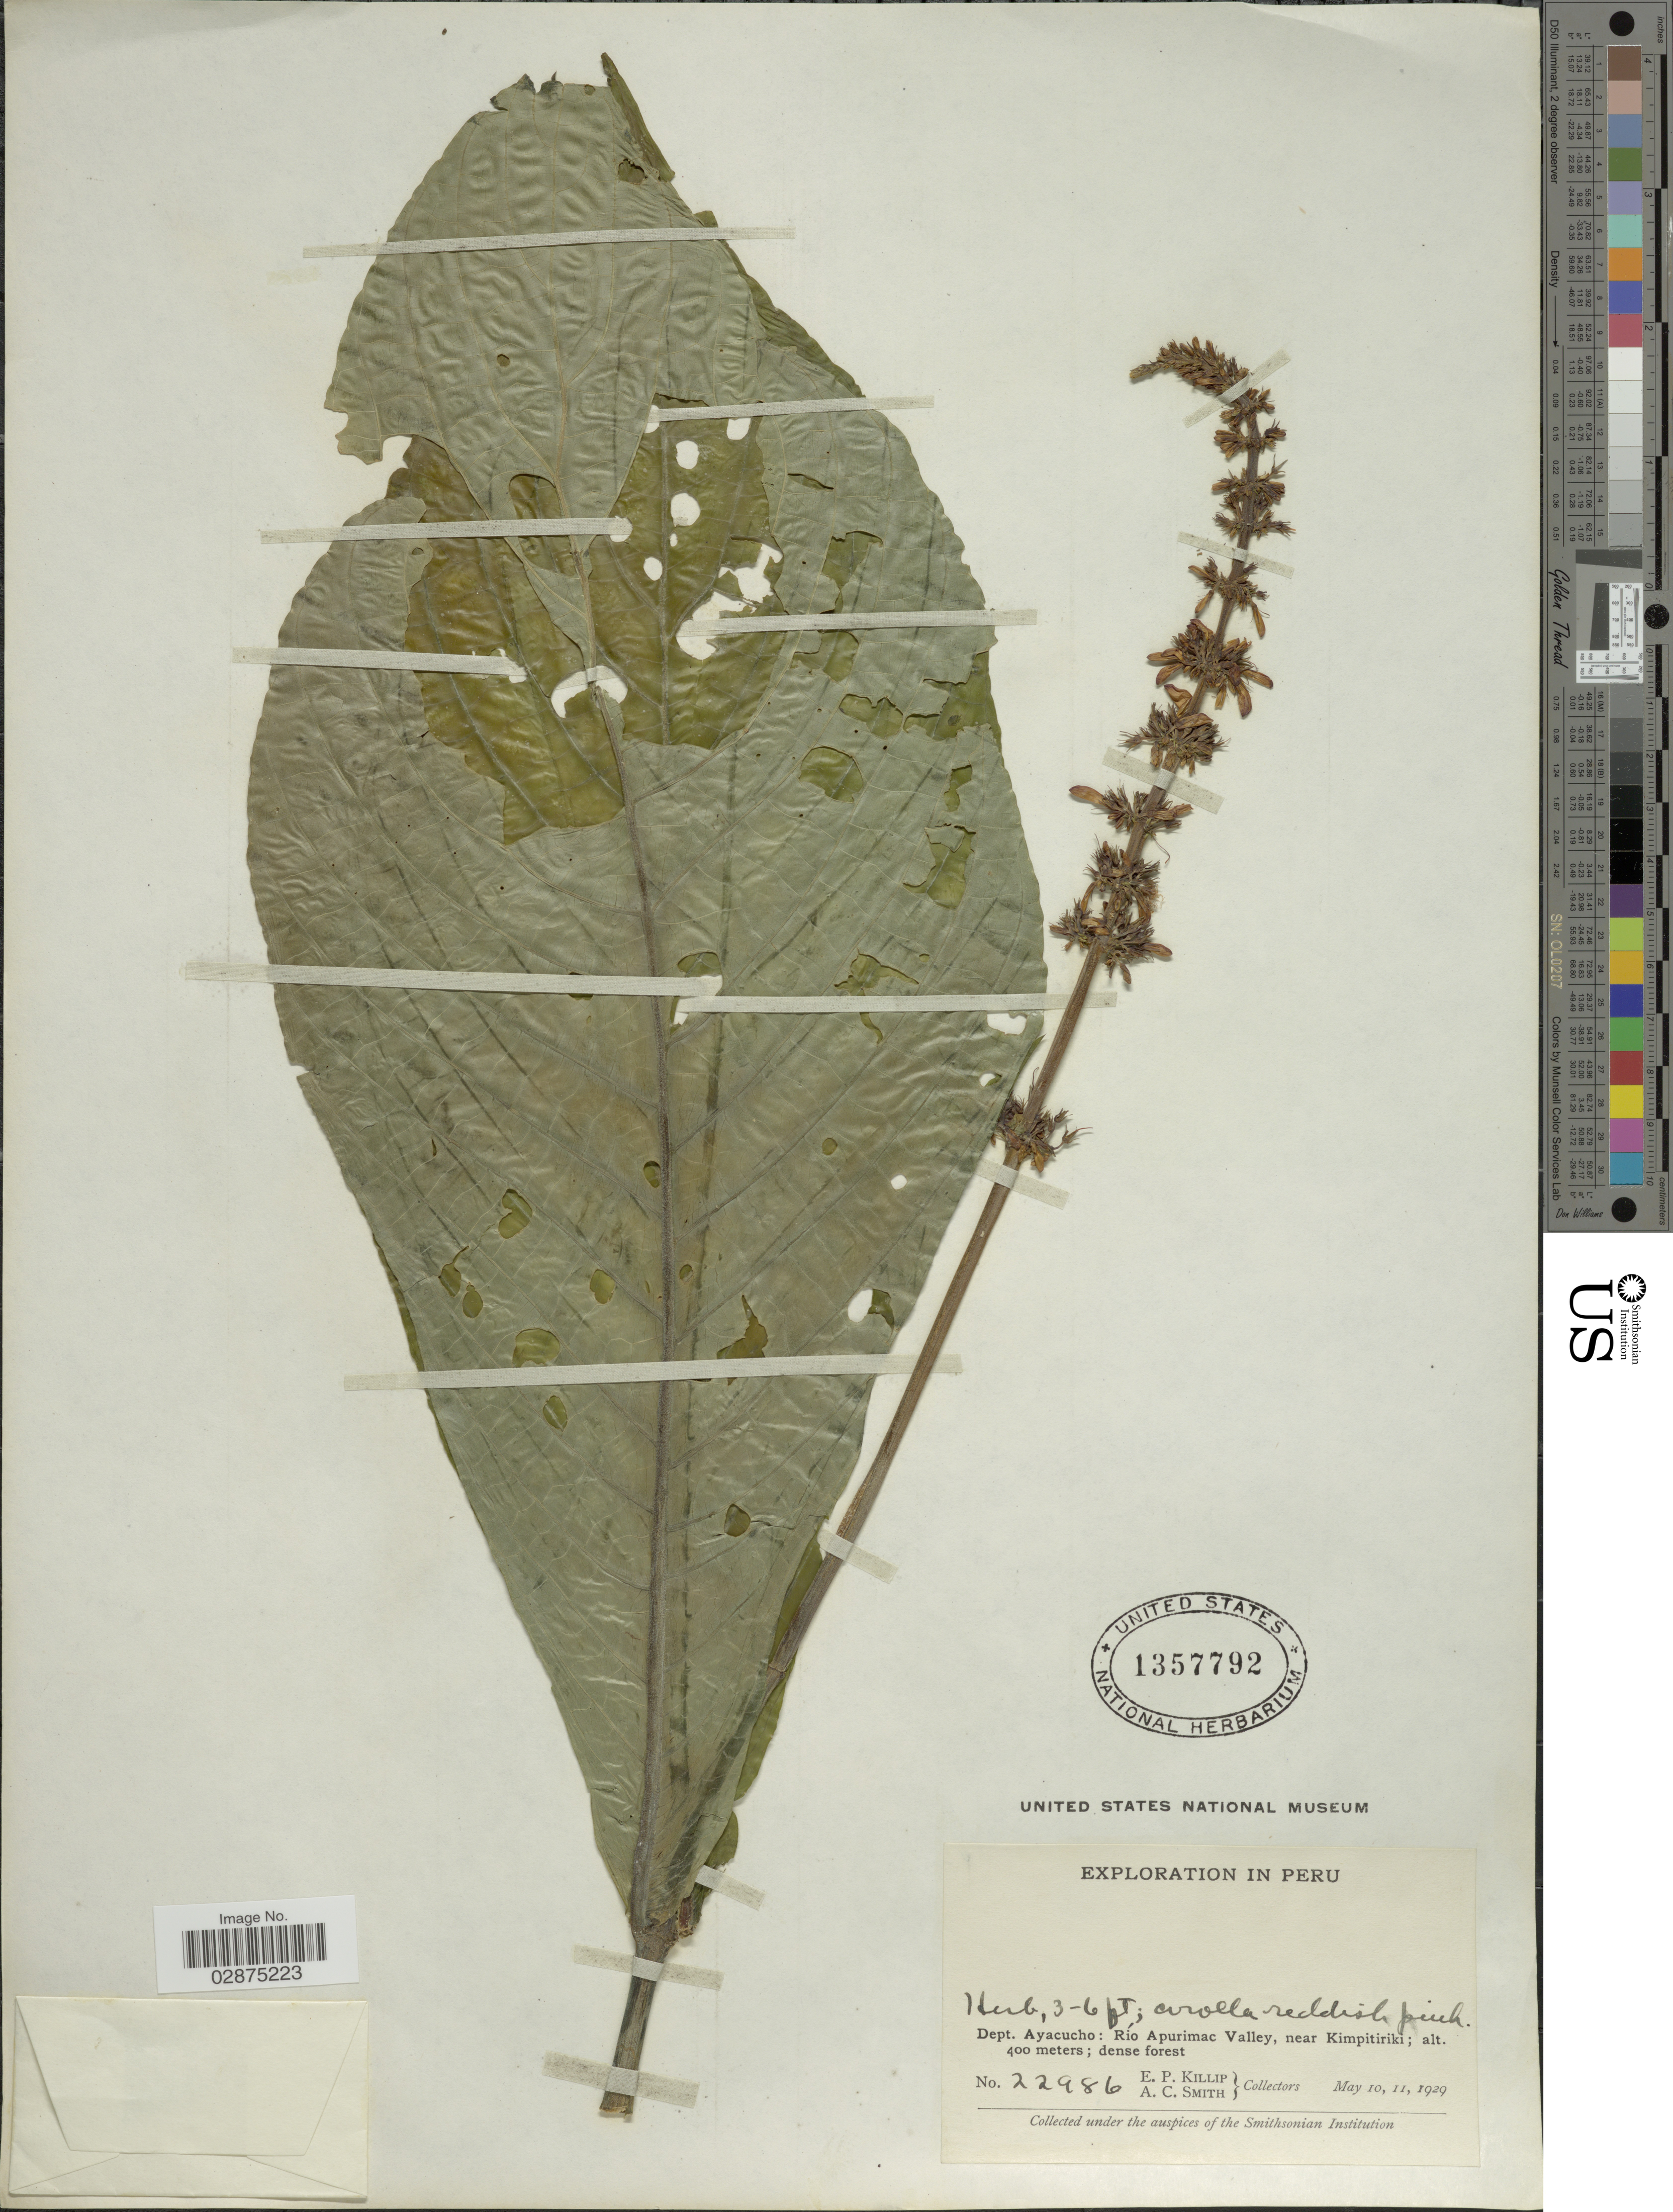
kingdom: Plantae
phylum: Tracheophyta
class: Magnoliopsida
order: Lamiales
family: Acanthaceae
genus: Stenostephanus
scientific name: Stenostephanus longistaminus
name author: (Ruiz & Pav.) V.M. Baum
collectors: E. P. Killip & A. C. Smith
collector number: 22986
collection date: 1929-05-10/1929-05-11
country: Peru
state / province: Ayacucho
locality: Dept. Ayacucho: Río Apurimac Valley, near Kimpitiriki.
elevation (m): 400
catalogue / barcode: US 1357792